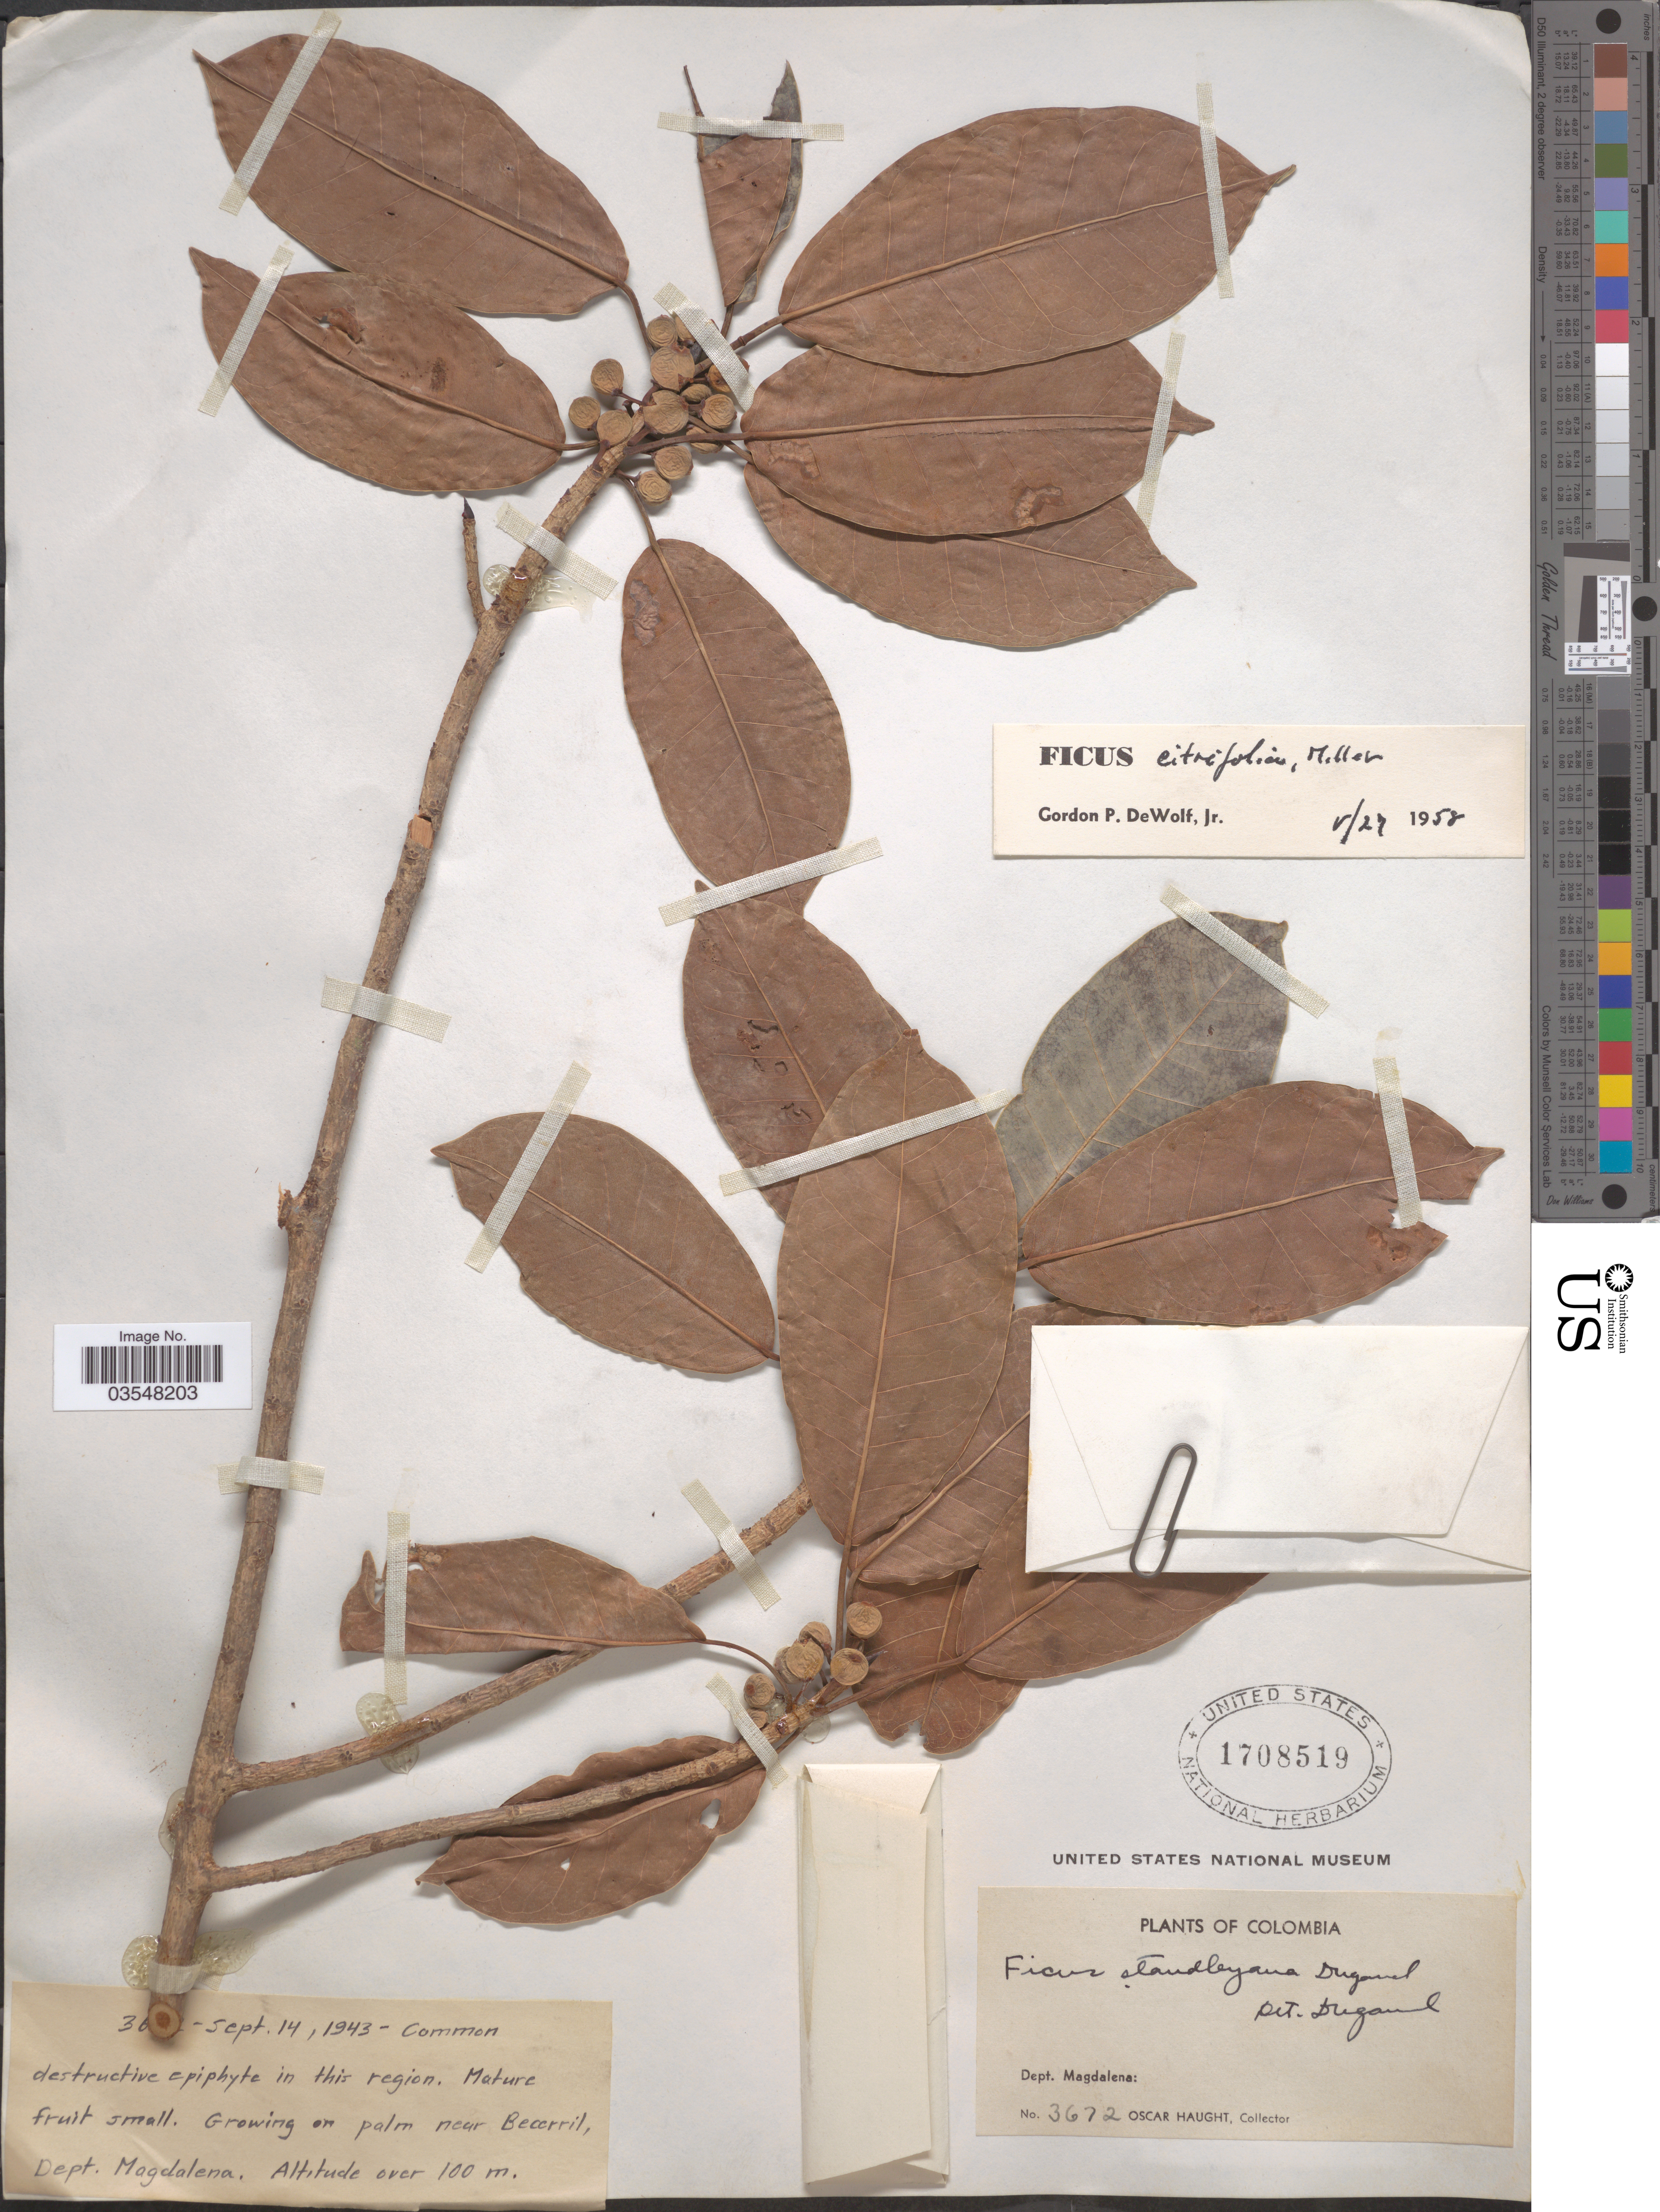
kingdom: Plantae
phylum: Tracheophyta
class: Magnoliopsida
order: Rosales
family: Moraceae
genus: Ficus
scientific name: Ficus citrifolia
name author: Mill.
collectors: O. L. Haught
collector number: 3672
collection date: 1943-09-14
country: Colombia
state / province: Magdalena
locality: Growing on palm near Becerril, Dept. Magdalena.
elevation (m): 100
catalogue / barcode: US 1708519